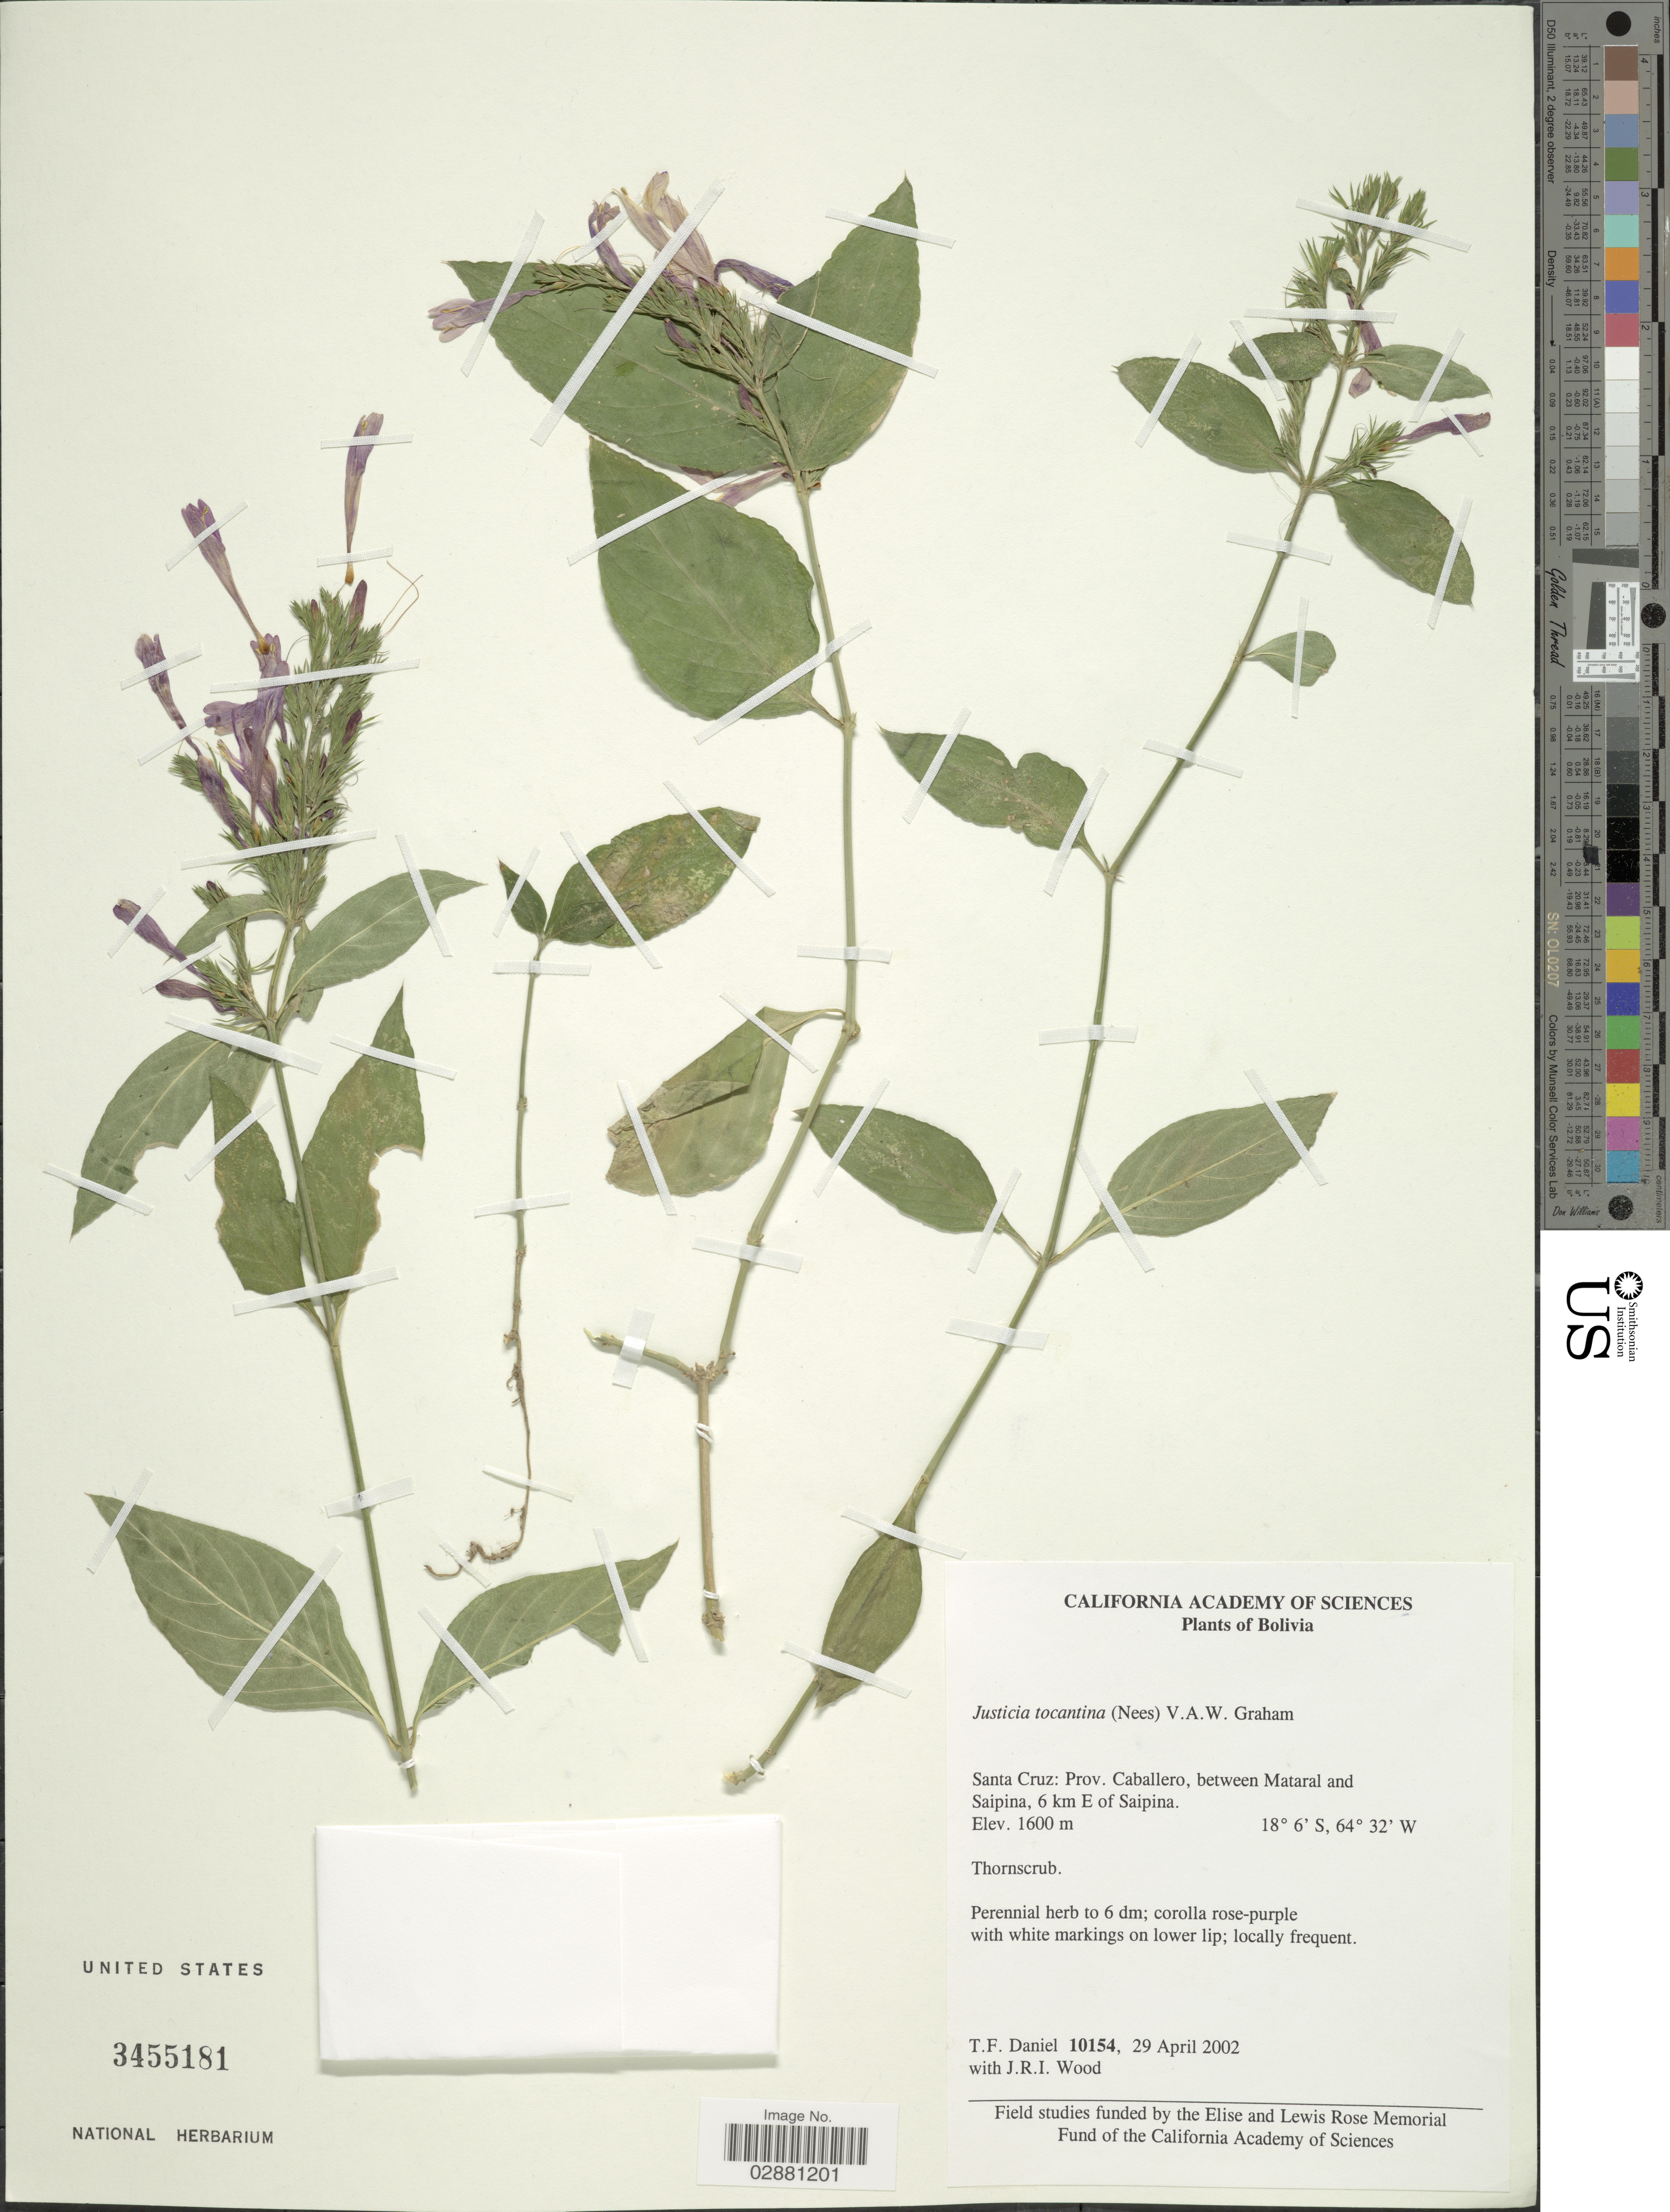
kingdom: Plantae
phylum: Tracheophyta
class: Magnoliopsida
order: Lamiales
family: Acanthaceae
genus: Justicia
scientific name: Justicia tocantina subsp. andina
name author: Wassh. & J.R.I. Wood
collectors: T. F. Daniel & J. R. I. Wood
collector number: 10154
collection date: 2002-04-29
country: Bolivia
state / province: Santa Cruz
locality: Prov. Caballero, between Mataral and Saipina, 6 km E of Saipina.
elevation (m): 1600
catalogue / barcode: US 3455181